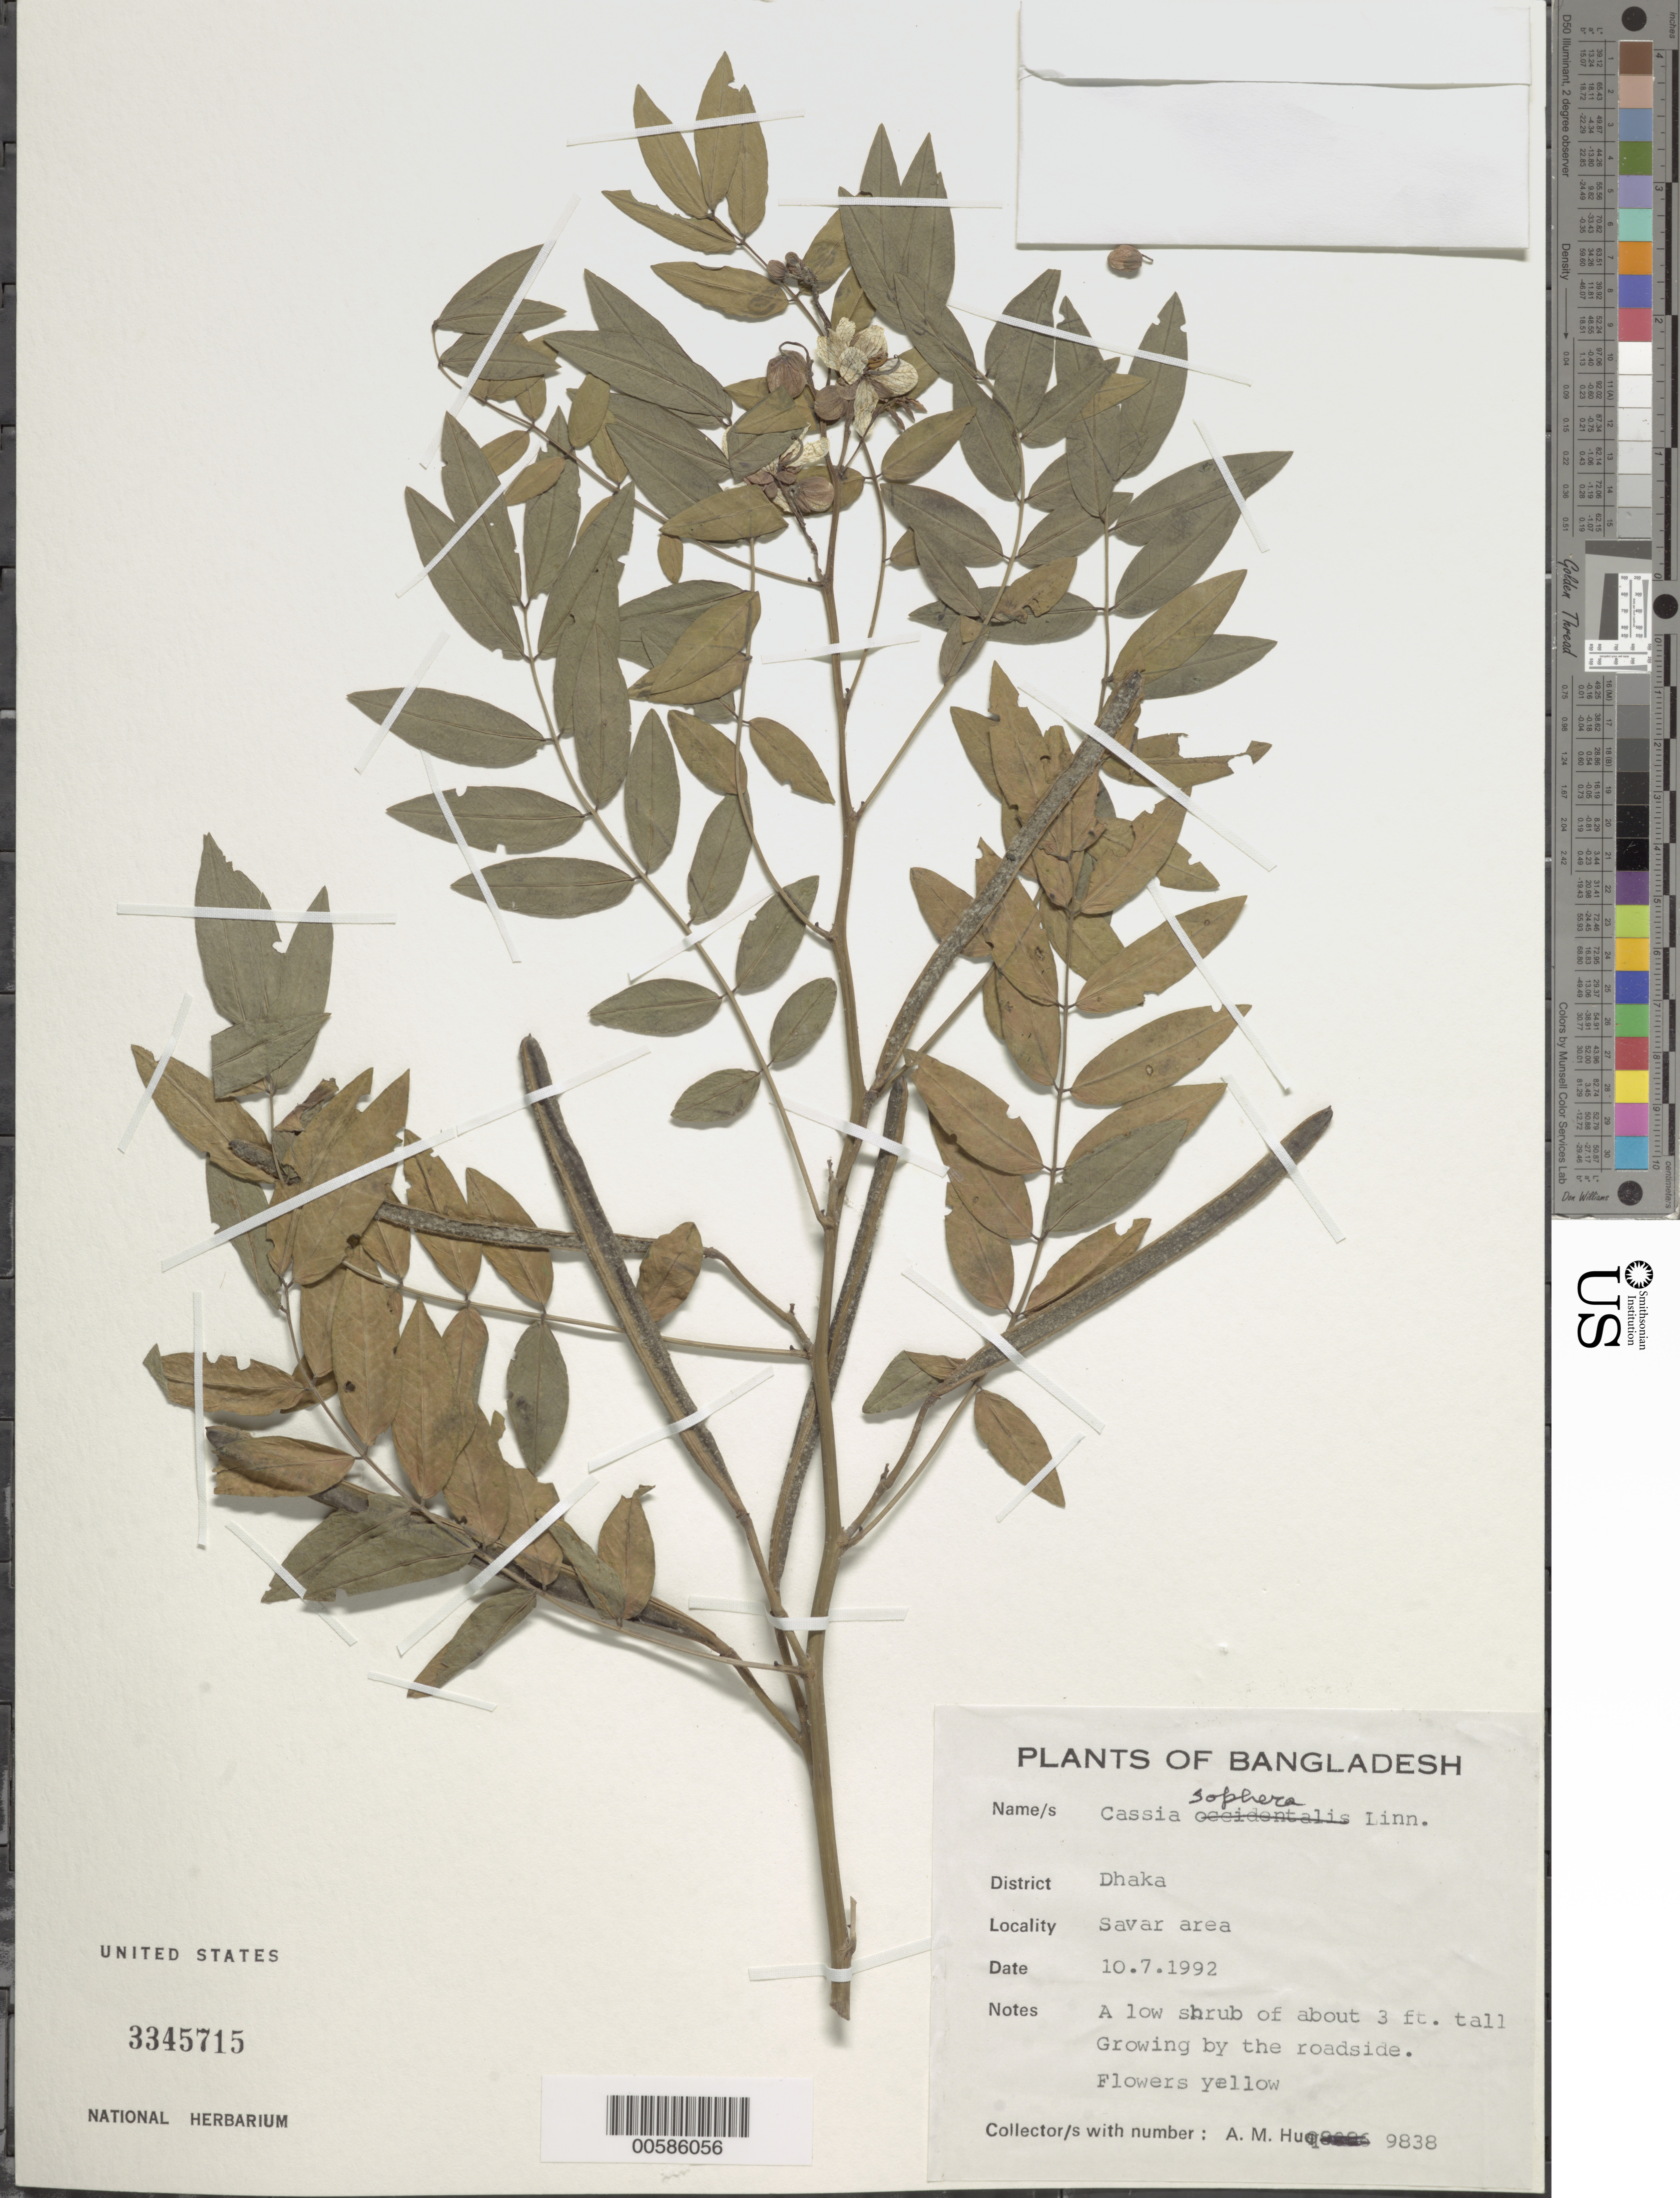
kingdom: Plantae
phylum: Tracheophyta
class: Magnoliopsida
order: Fabales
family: Fabaceae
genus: Senna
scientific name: Senna sophera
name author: (L.) Roxb.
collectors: A. M. Huq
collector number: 9838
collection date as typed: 10 Jul 1992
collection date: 1992-07-10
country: Bangladesh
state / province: Dhaka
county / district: Dhaka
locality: Dhaka, savar area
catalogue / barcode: US 3345715